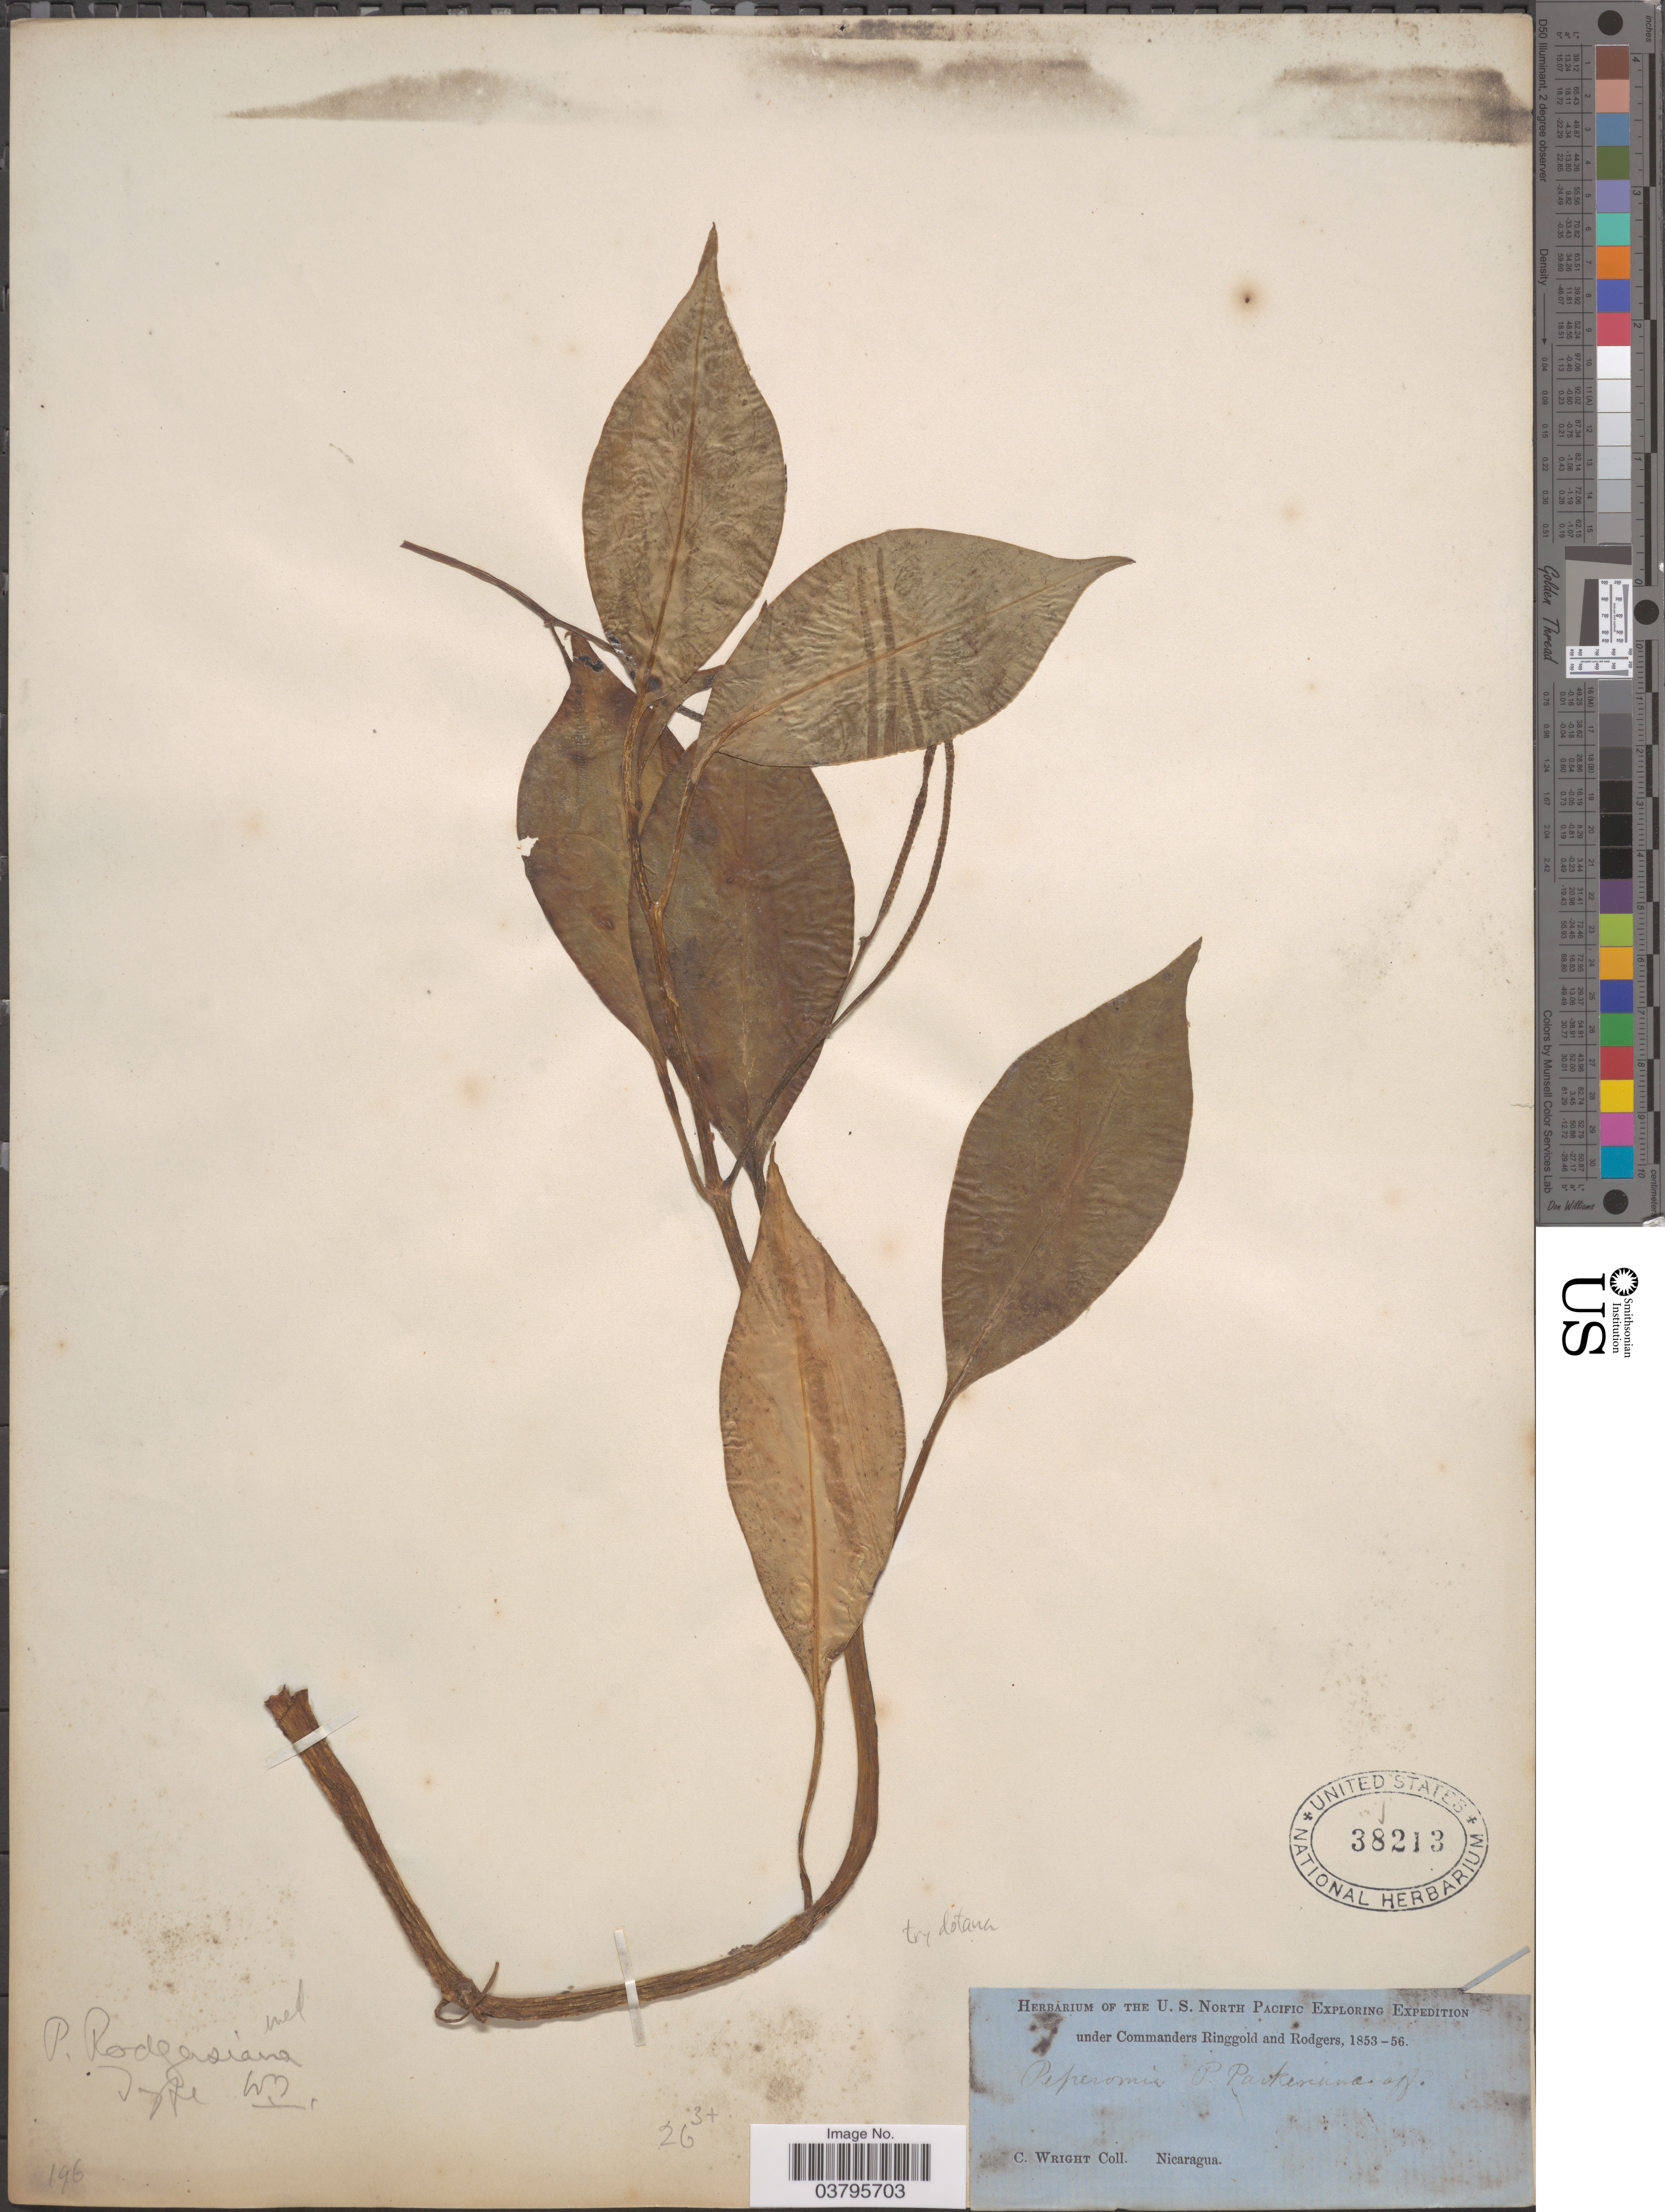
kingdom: Plantae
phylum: Tracheophyta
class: Magnoliopsida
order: Piperales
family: Piperaceae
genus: Peperomia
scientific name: Peperomia sp.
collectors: C. Wright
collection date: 1853/1856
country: Nicaragua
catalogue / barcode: US 38213